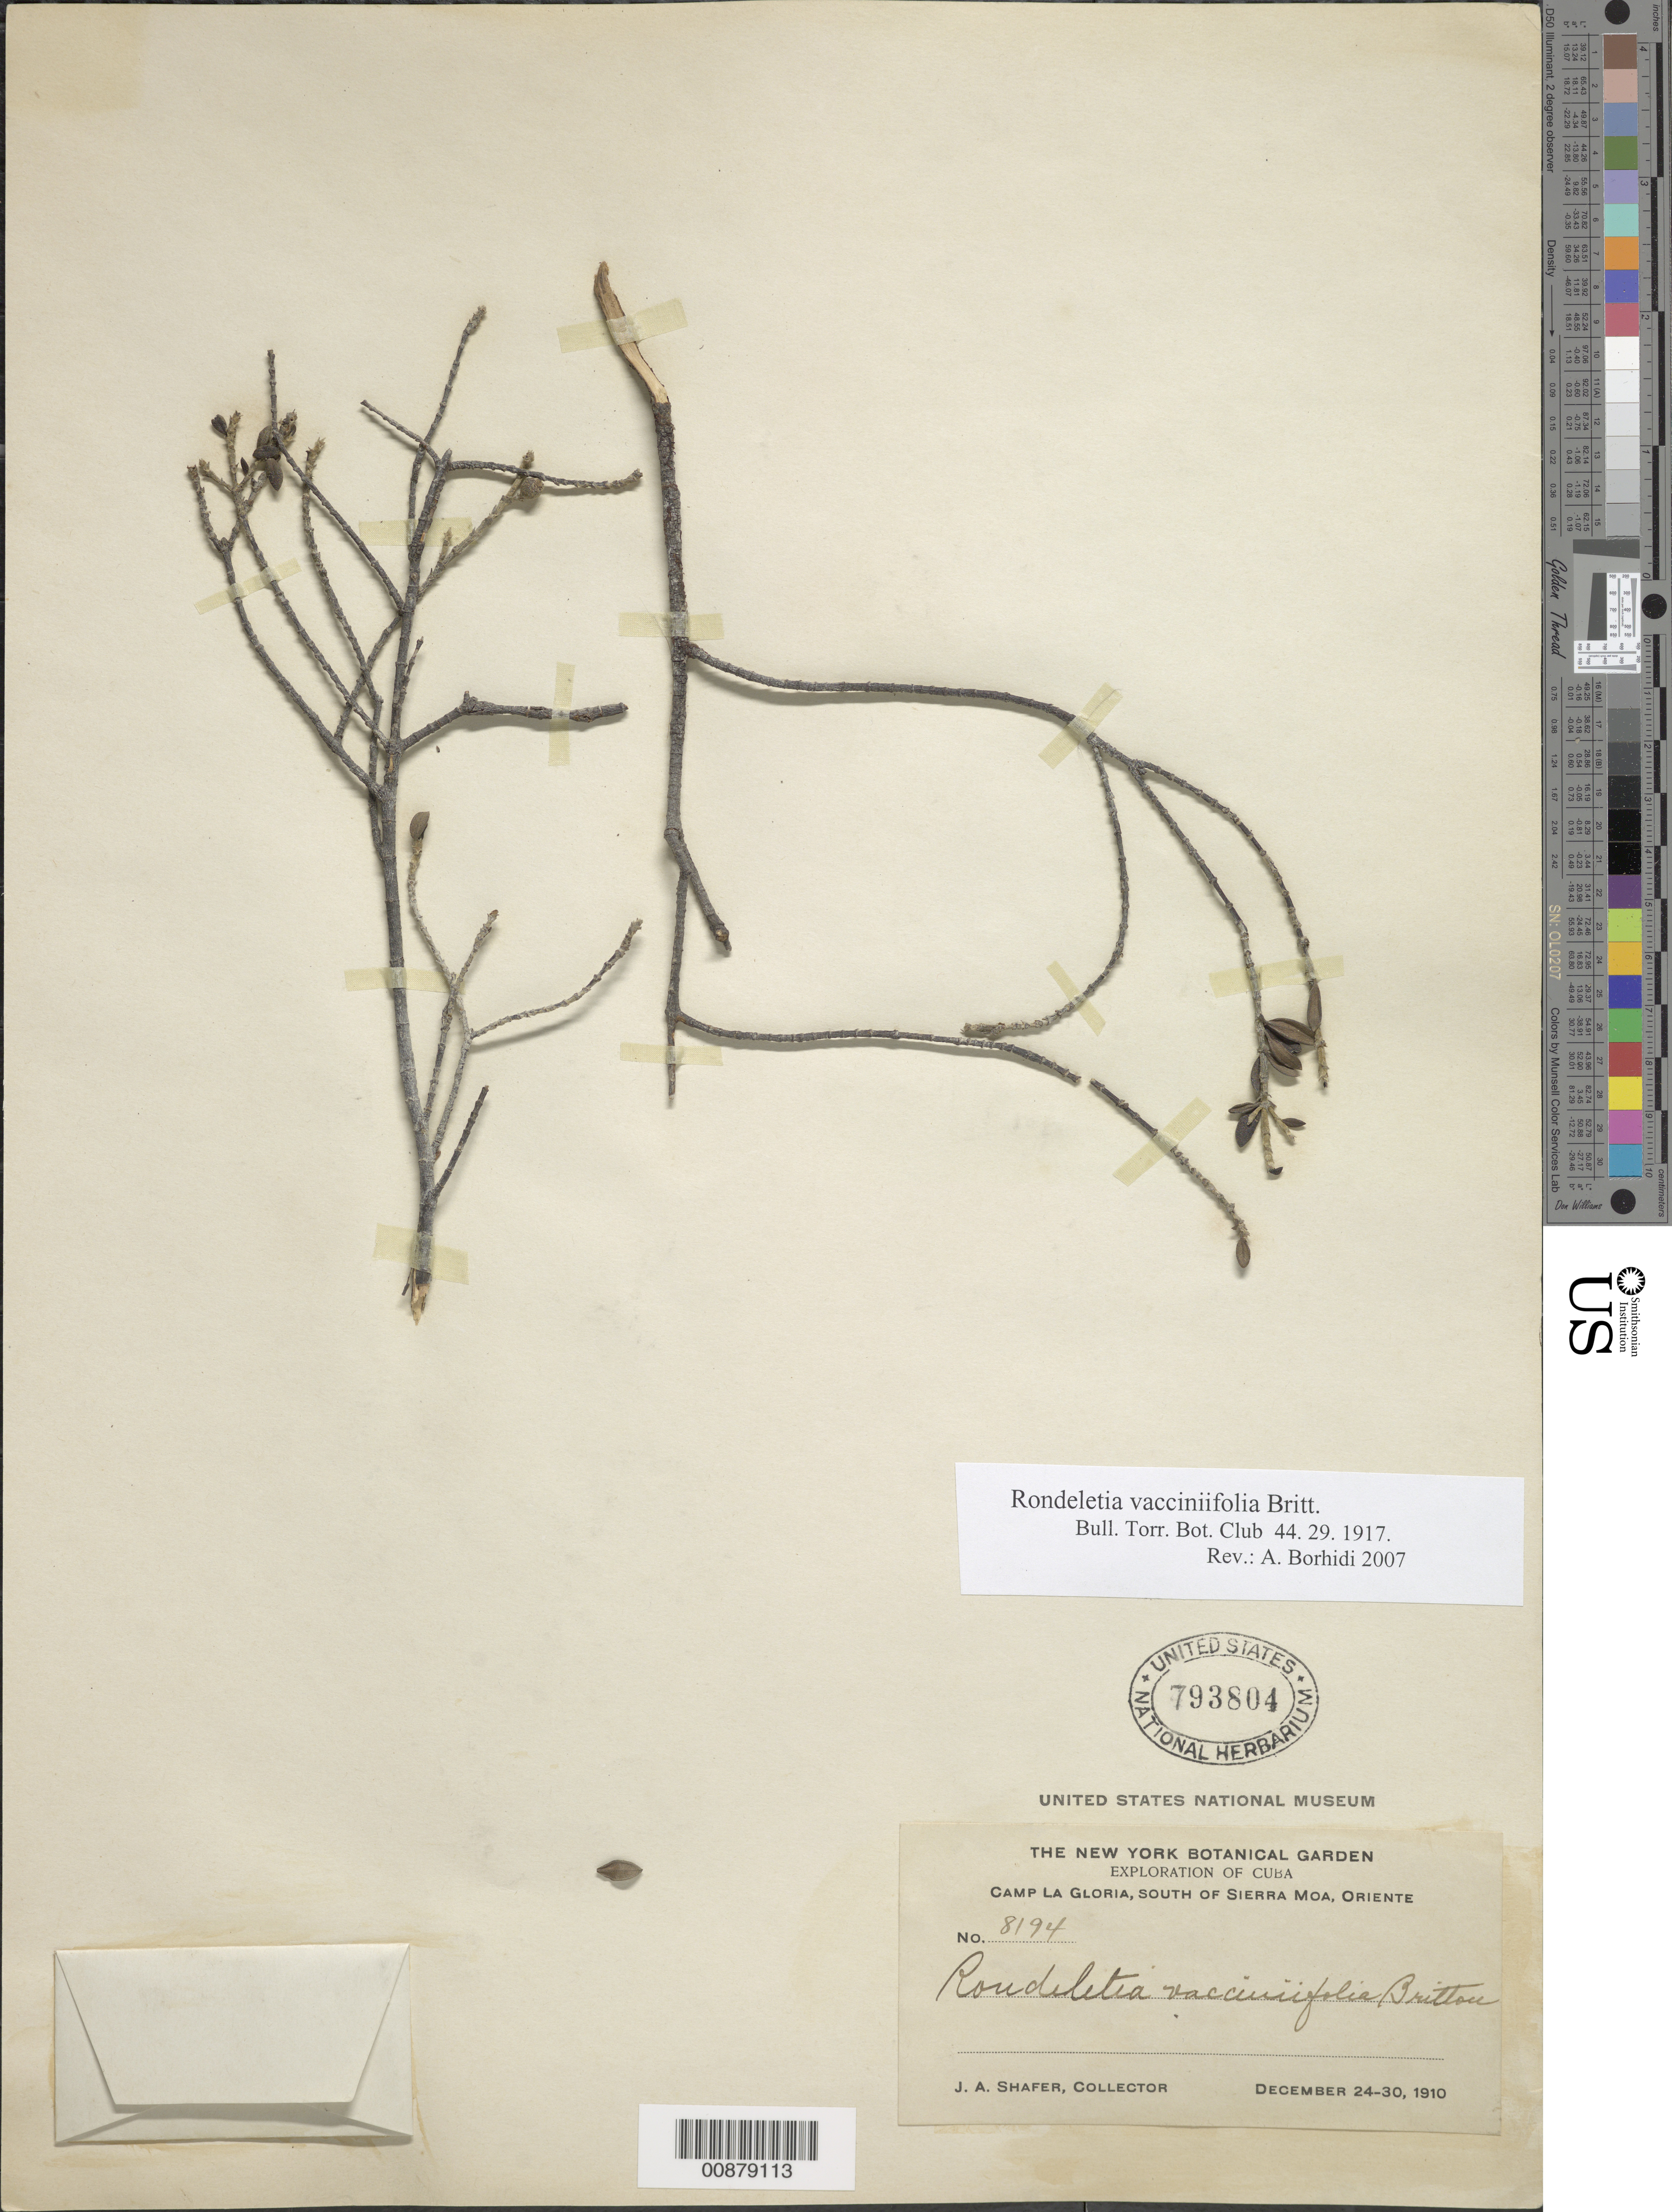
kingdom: Plantae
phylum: Tracheophyta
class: Magnoliopsida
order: Gentianales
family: Rubiaceae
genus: Rondeletia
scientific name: Rondeletia vacciniifolia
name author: Britton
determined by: Borhidi, Attila L.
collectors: J. A. Shafer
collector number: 8194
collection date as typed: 24 Dec 1910 to 30 Dec 1910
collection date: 1910-12-24/1910-12-30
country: Cuba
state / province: Holguín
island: Cuba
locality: Camp La Gloria, S of Sierra Moa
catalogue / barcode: US 793804